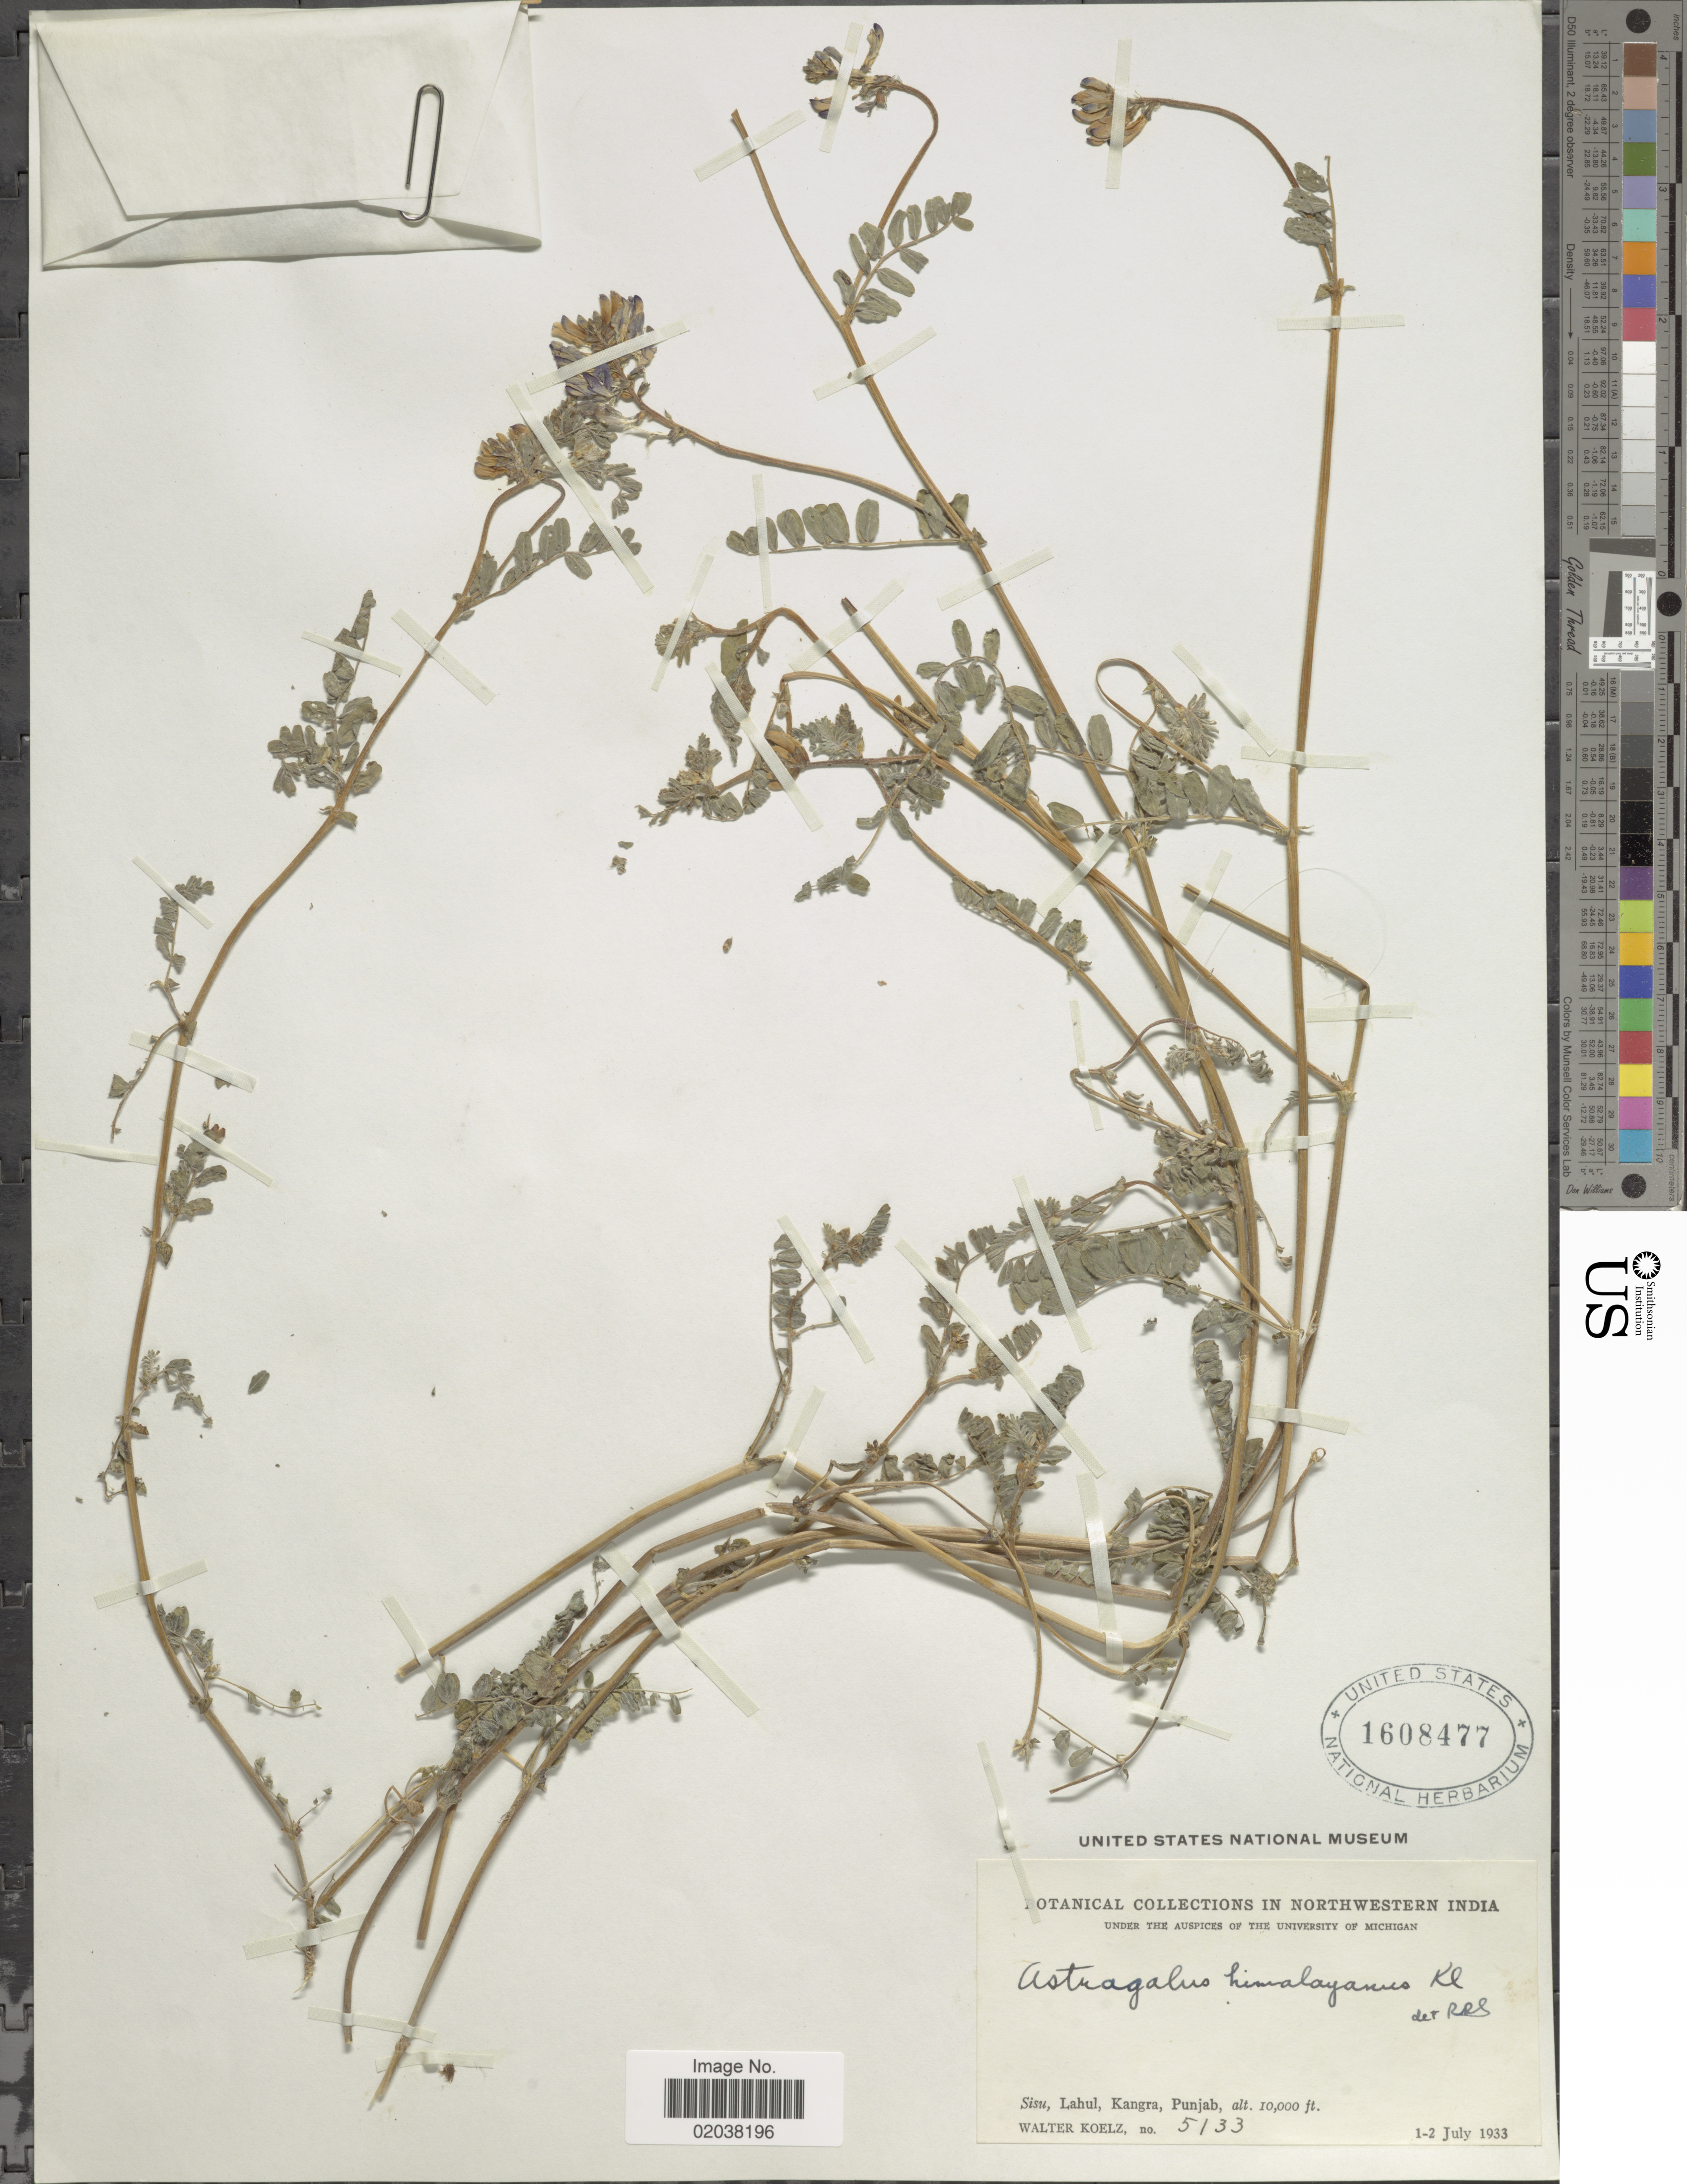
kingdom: Plantae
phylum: Tracheophyta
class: Magnoliopsida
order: Fabales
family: Fabaceae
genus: Astragalus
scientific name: Astragalus himalayanus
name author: Klotzsch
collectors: W. N. Koelz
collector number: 5133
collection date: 1933-07-01/1933-07-02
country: India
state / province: Punjab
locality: Northwestern India, Sisu, Lahul, Kangra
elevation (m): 3048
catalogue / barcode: US 1608477